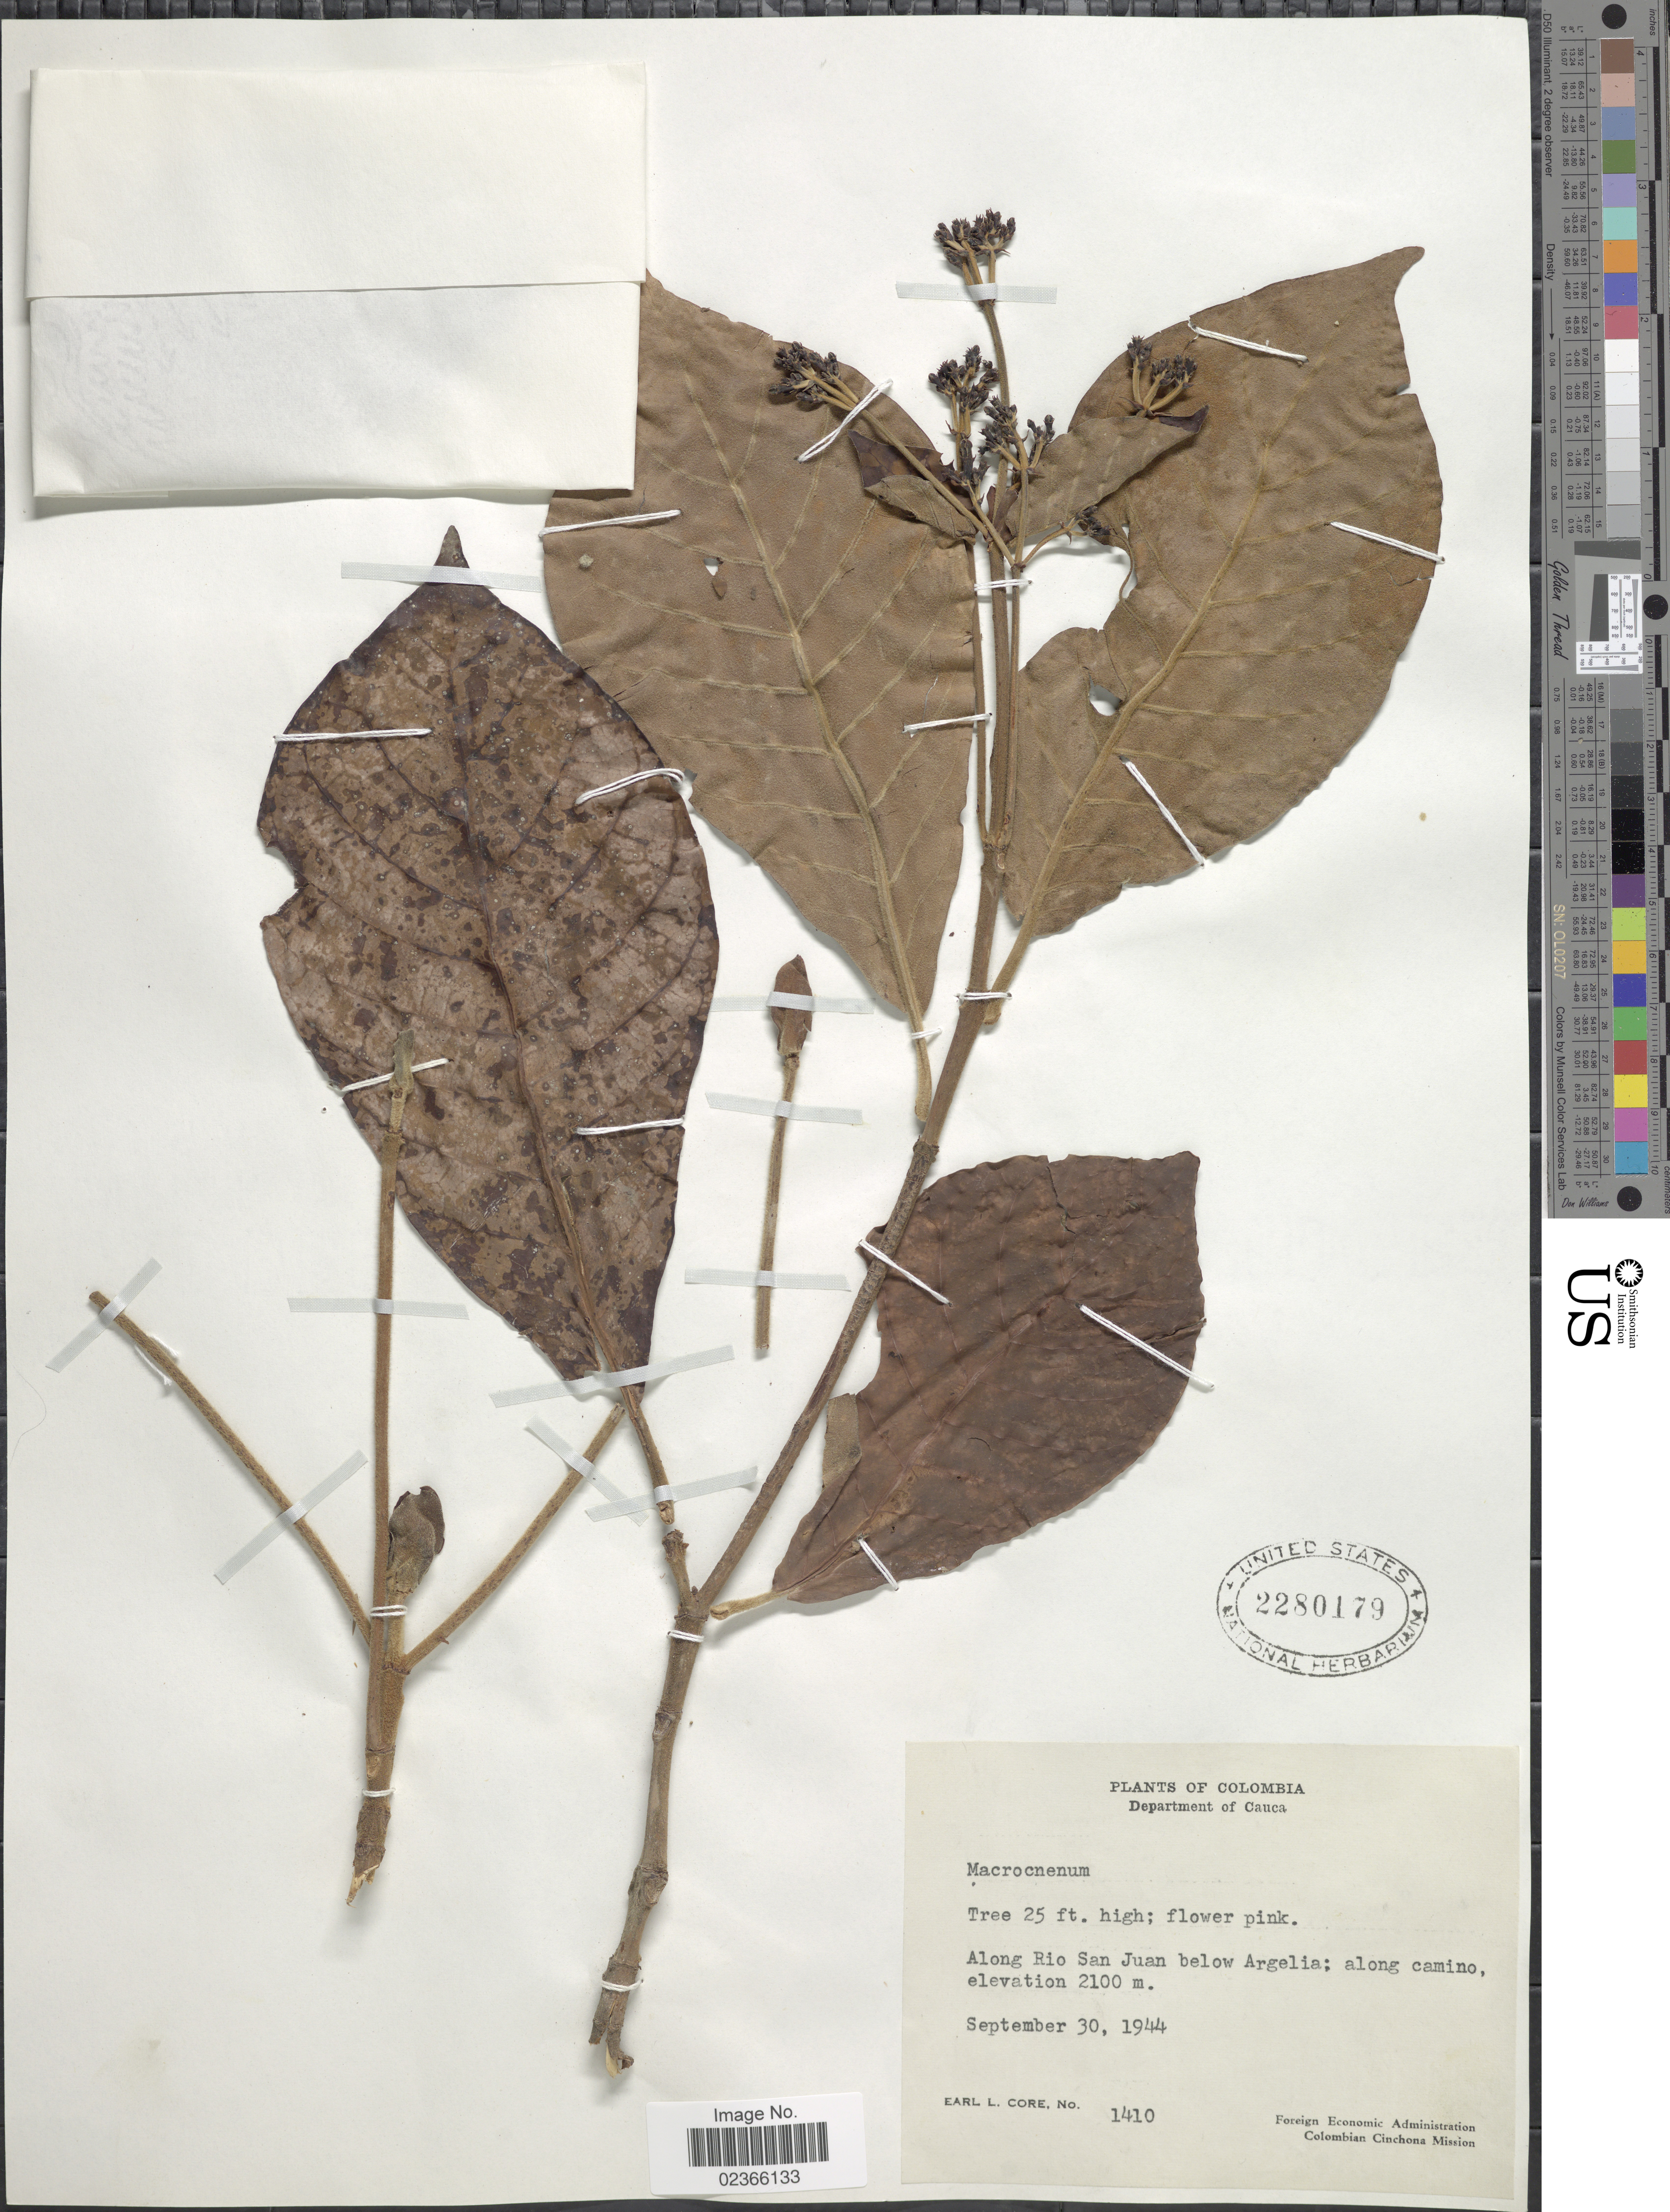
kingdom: Plantae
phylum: Tracheophyta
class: Magnoliopsida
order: Gentianales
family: Rubiaceae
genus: Macrocnemum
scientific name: Macrocnemum sp.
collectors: E. L. Core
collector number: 1410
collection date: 1944-09-30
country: Colombia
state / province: Cauca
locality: Department of Cauca. Along Rio San Juan below Argelia: along camino.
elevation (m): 2100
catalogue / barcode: US 2280179